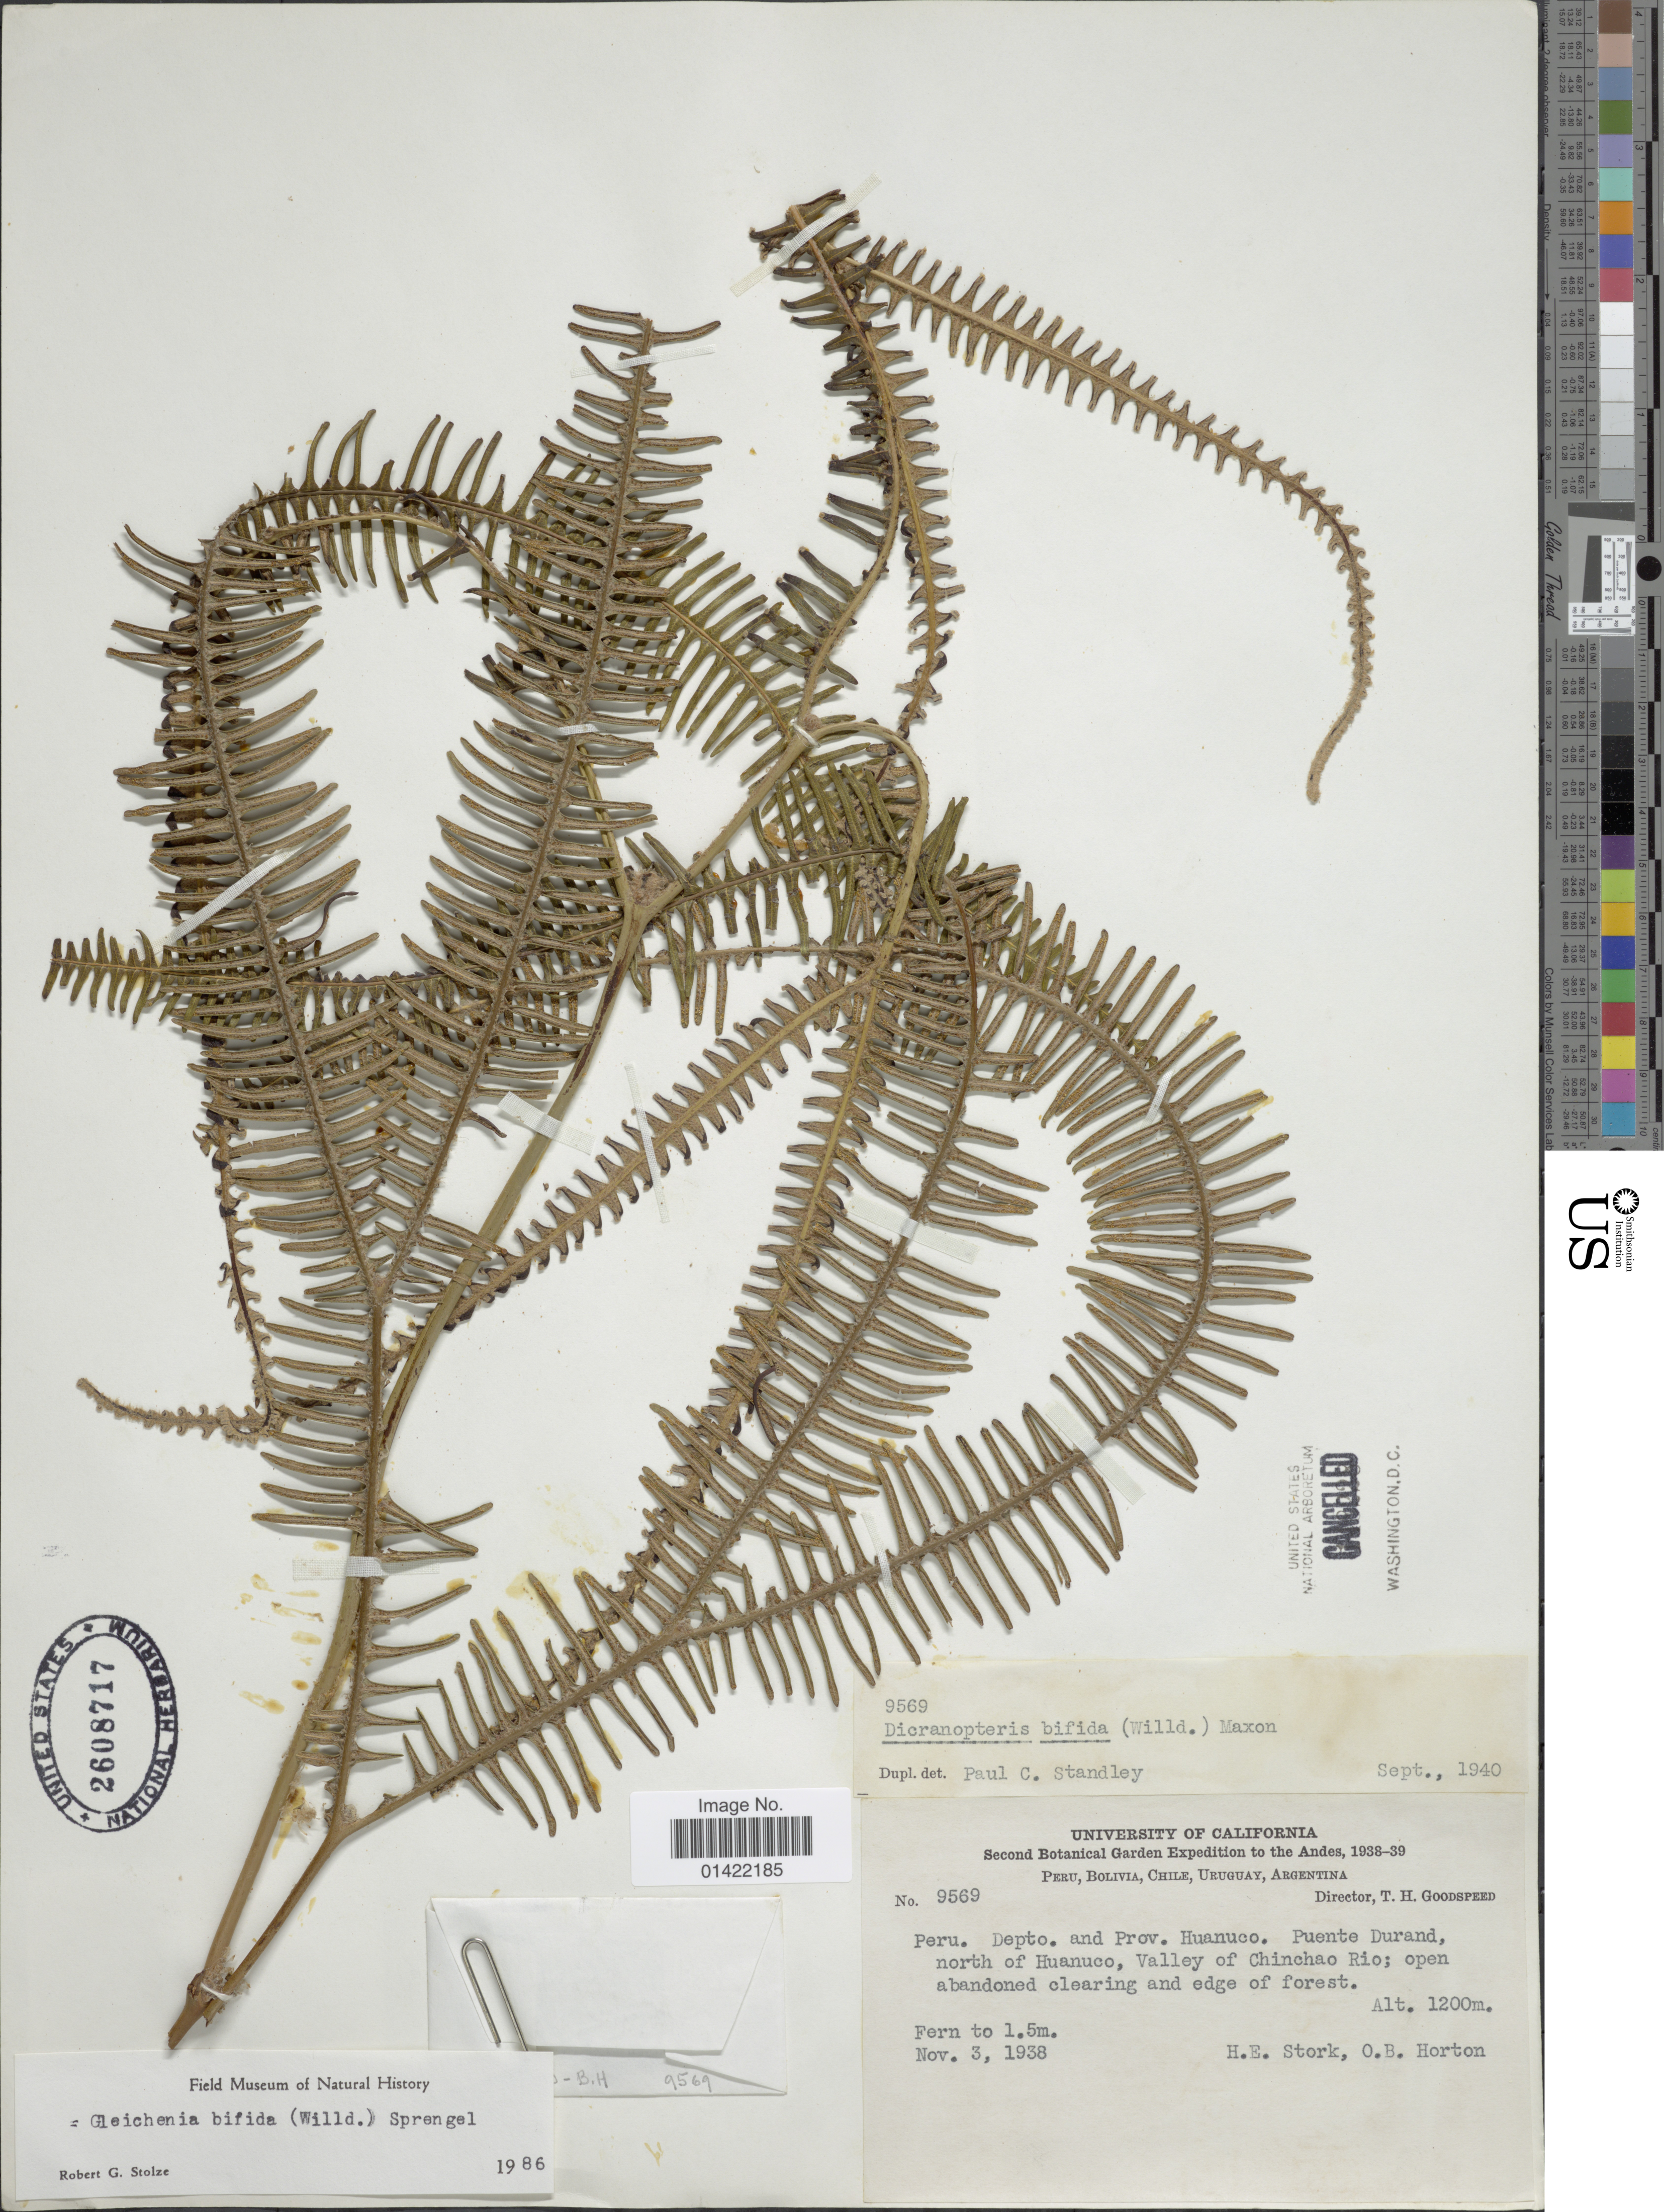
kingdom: Plantae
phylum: Tracheophyta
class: Polypodiopsida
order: Gleicheniales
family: Gleicheniaceae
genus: Sticherus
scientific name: Sticherus bifidus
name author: (Willd.) Ching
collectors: H. E. Stork & O. B. Horton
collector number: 9569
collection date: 1938-11-03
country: Peru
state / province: Huánuco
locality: Depto. Huanuco, Puente Durand, north of Hunuco, Valley of Chinchao Rio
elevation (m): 1200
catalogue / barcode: US 2608717